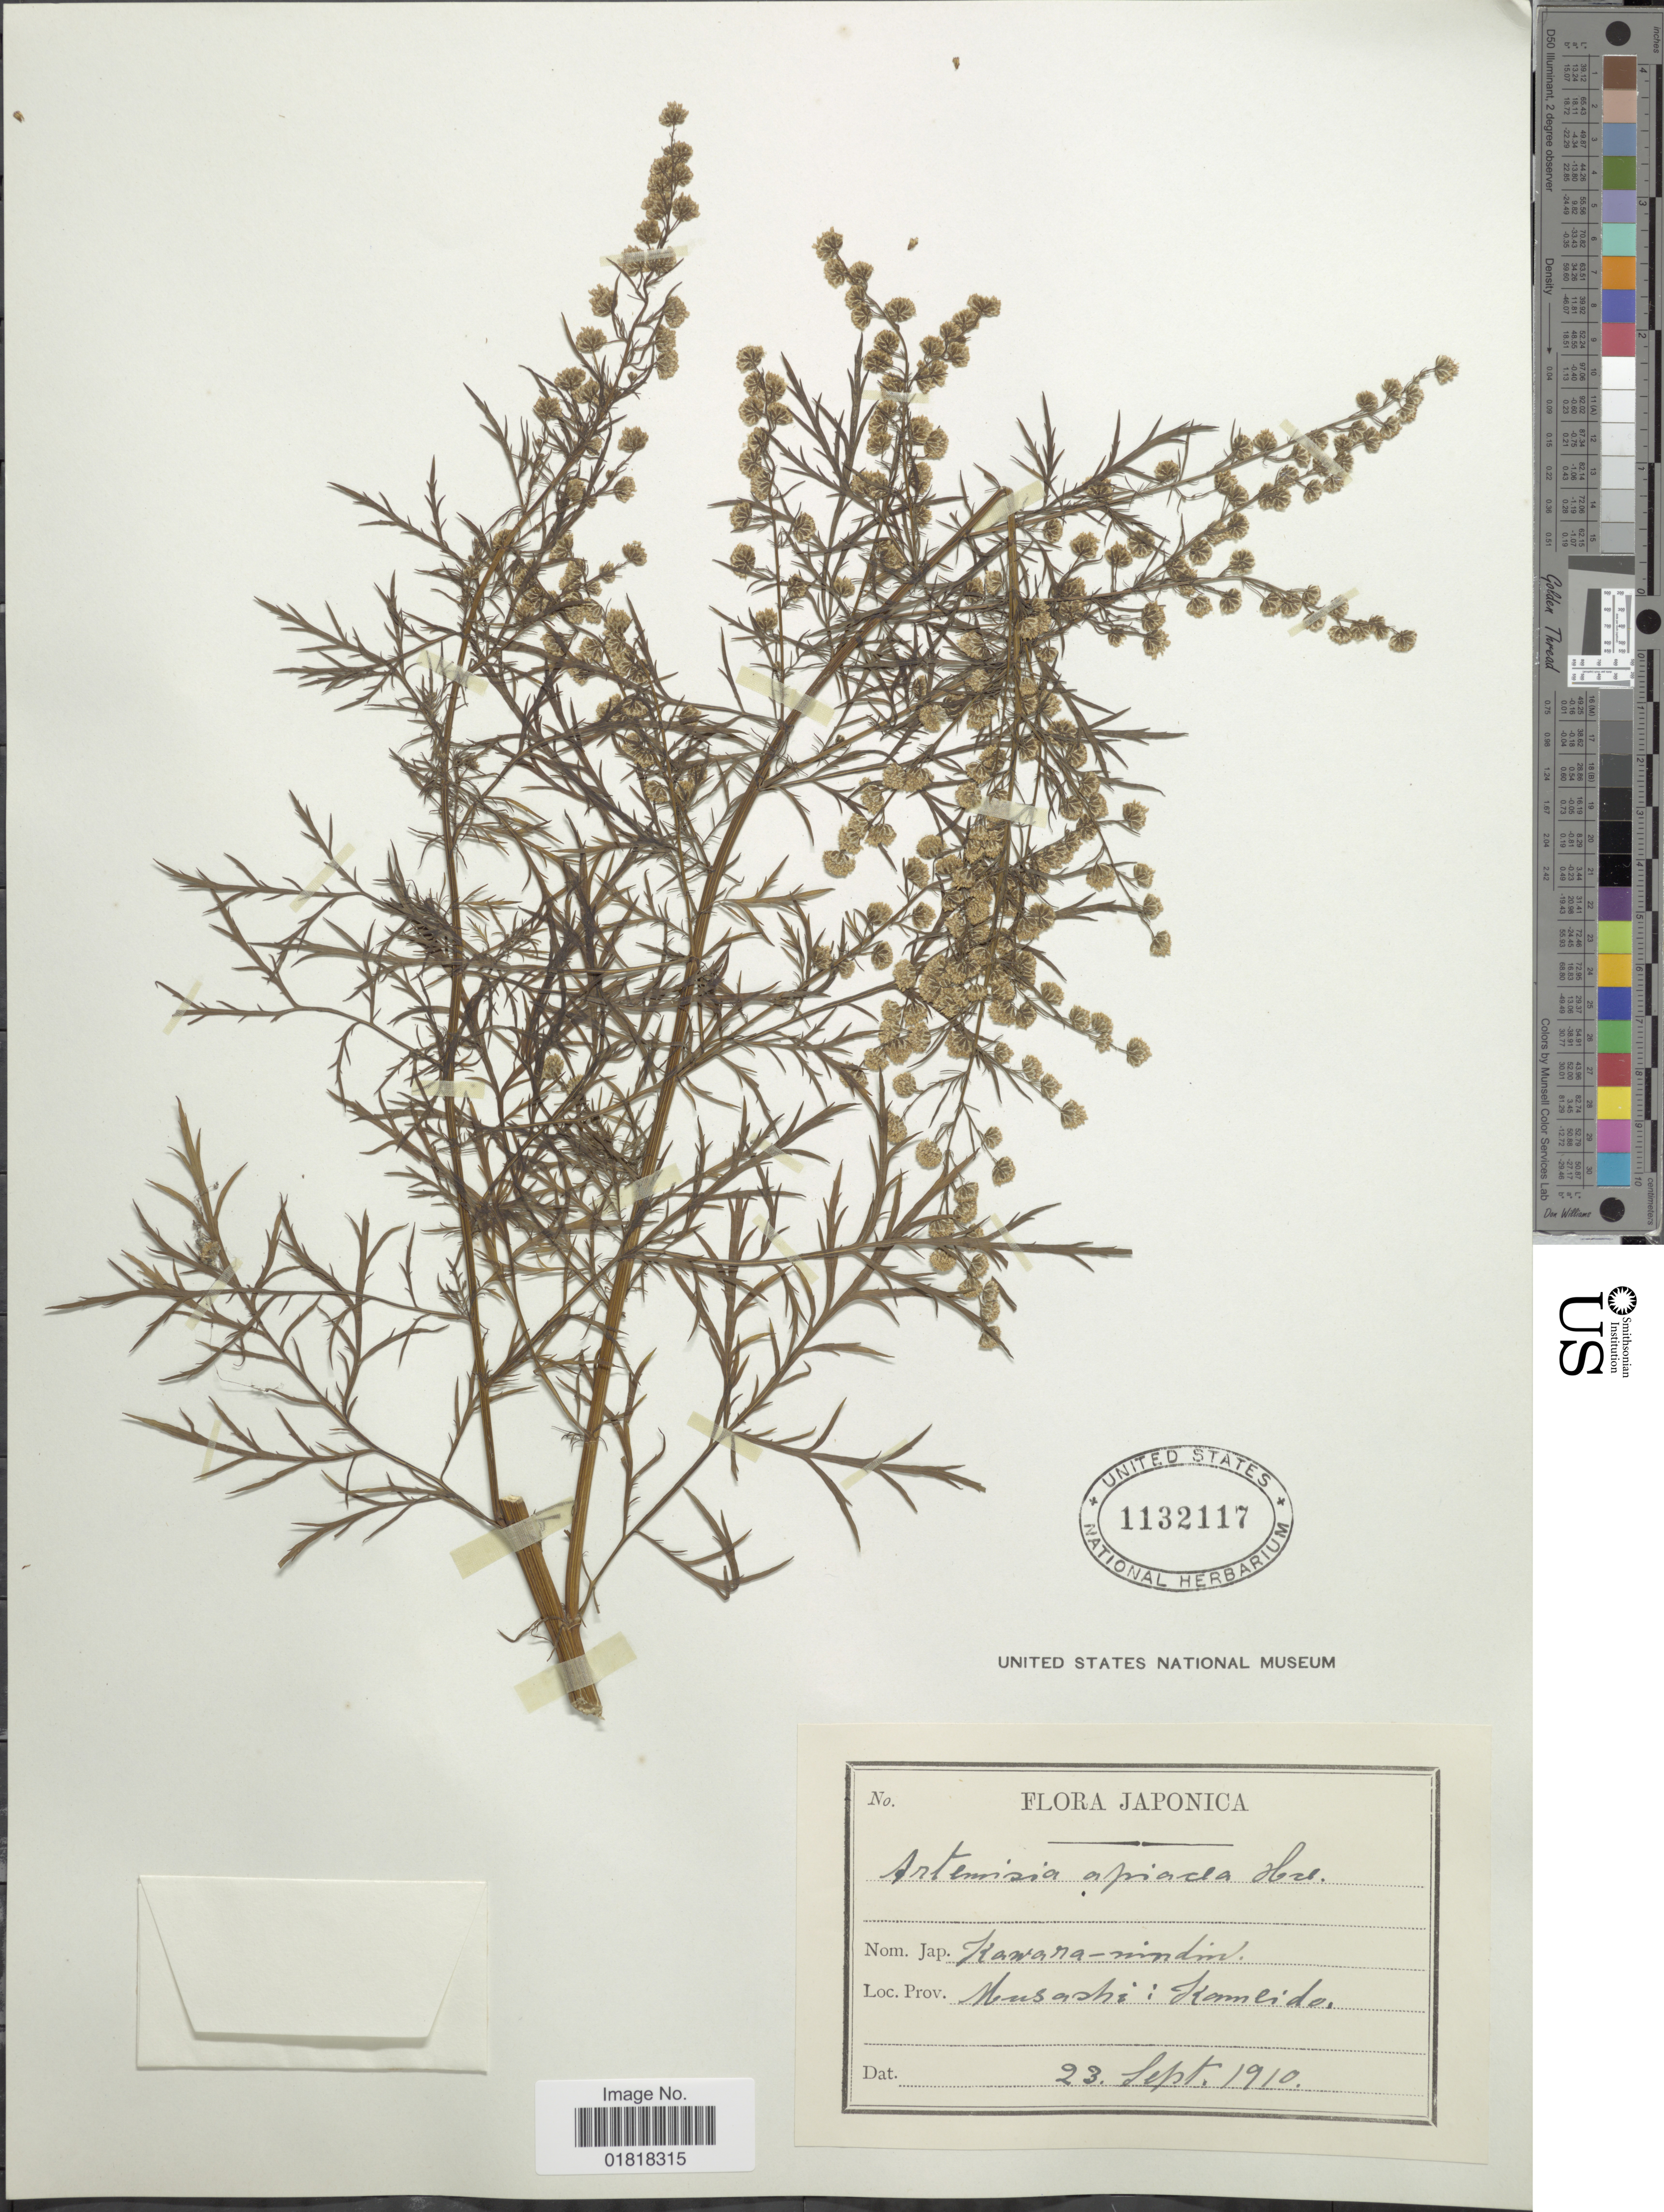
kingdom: Plantae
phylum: Tracheophyta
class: Magnoliopsida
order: Asterales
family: Asteraceae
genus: Artemisia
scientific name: Artemisia apiacea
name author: Hance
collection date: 1910-09-23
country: Japan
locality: Musashi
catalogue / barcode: US 1132117